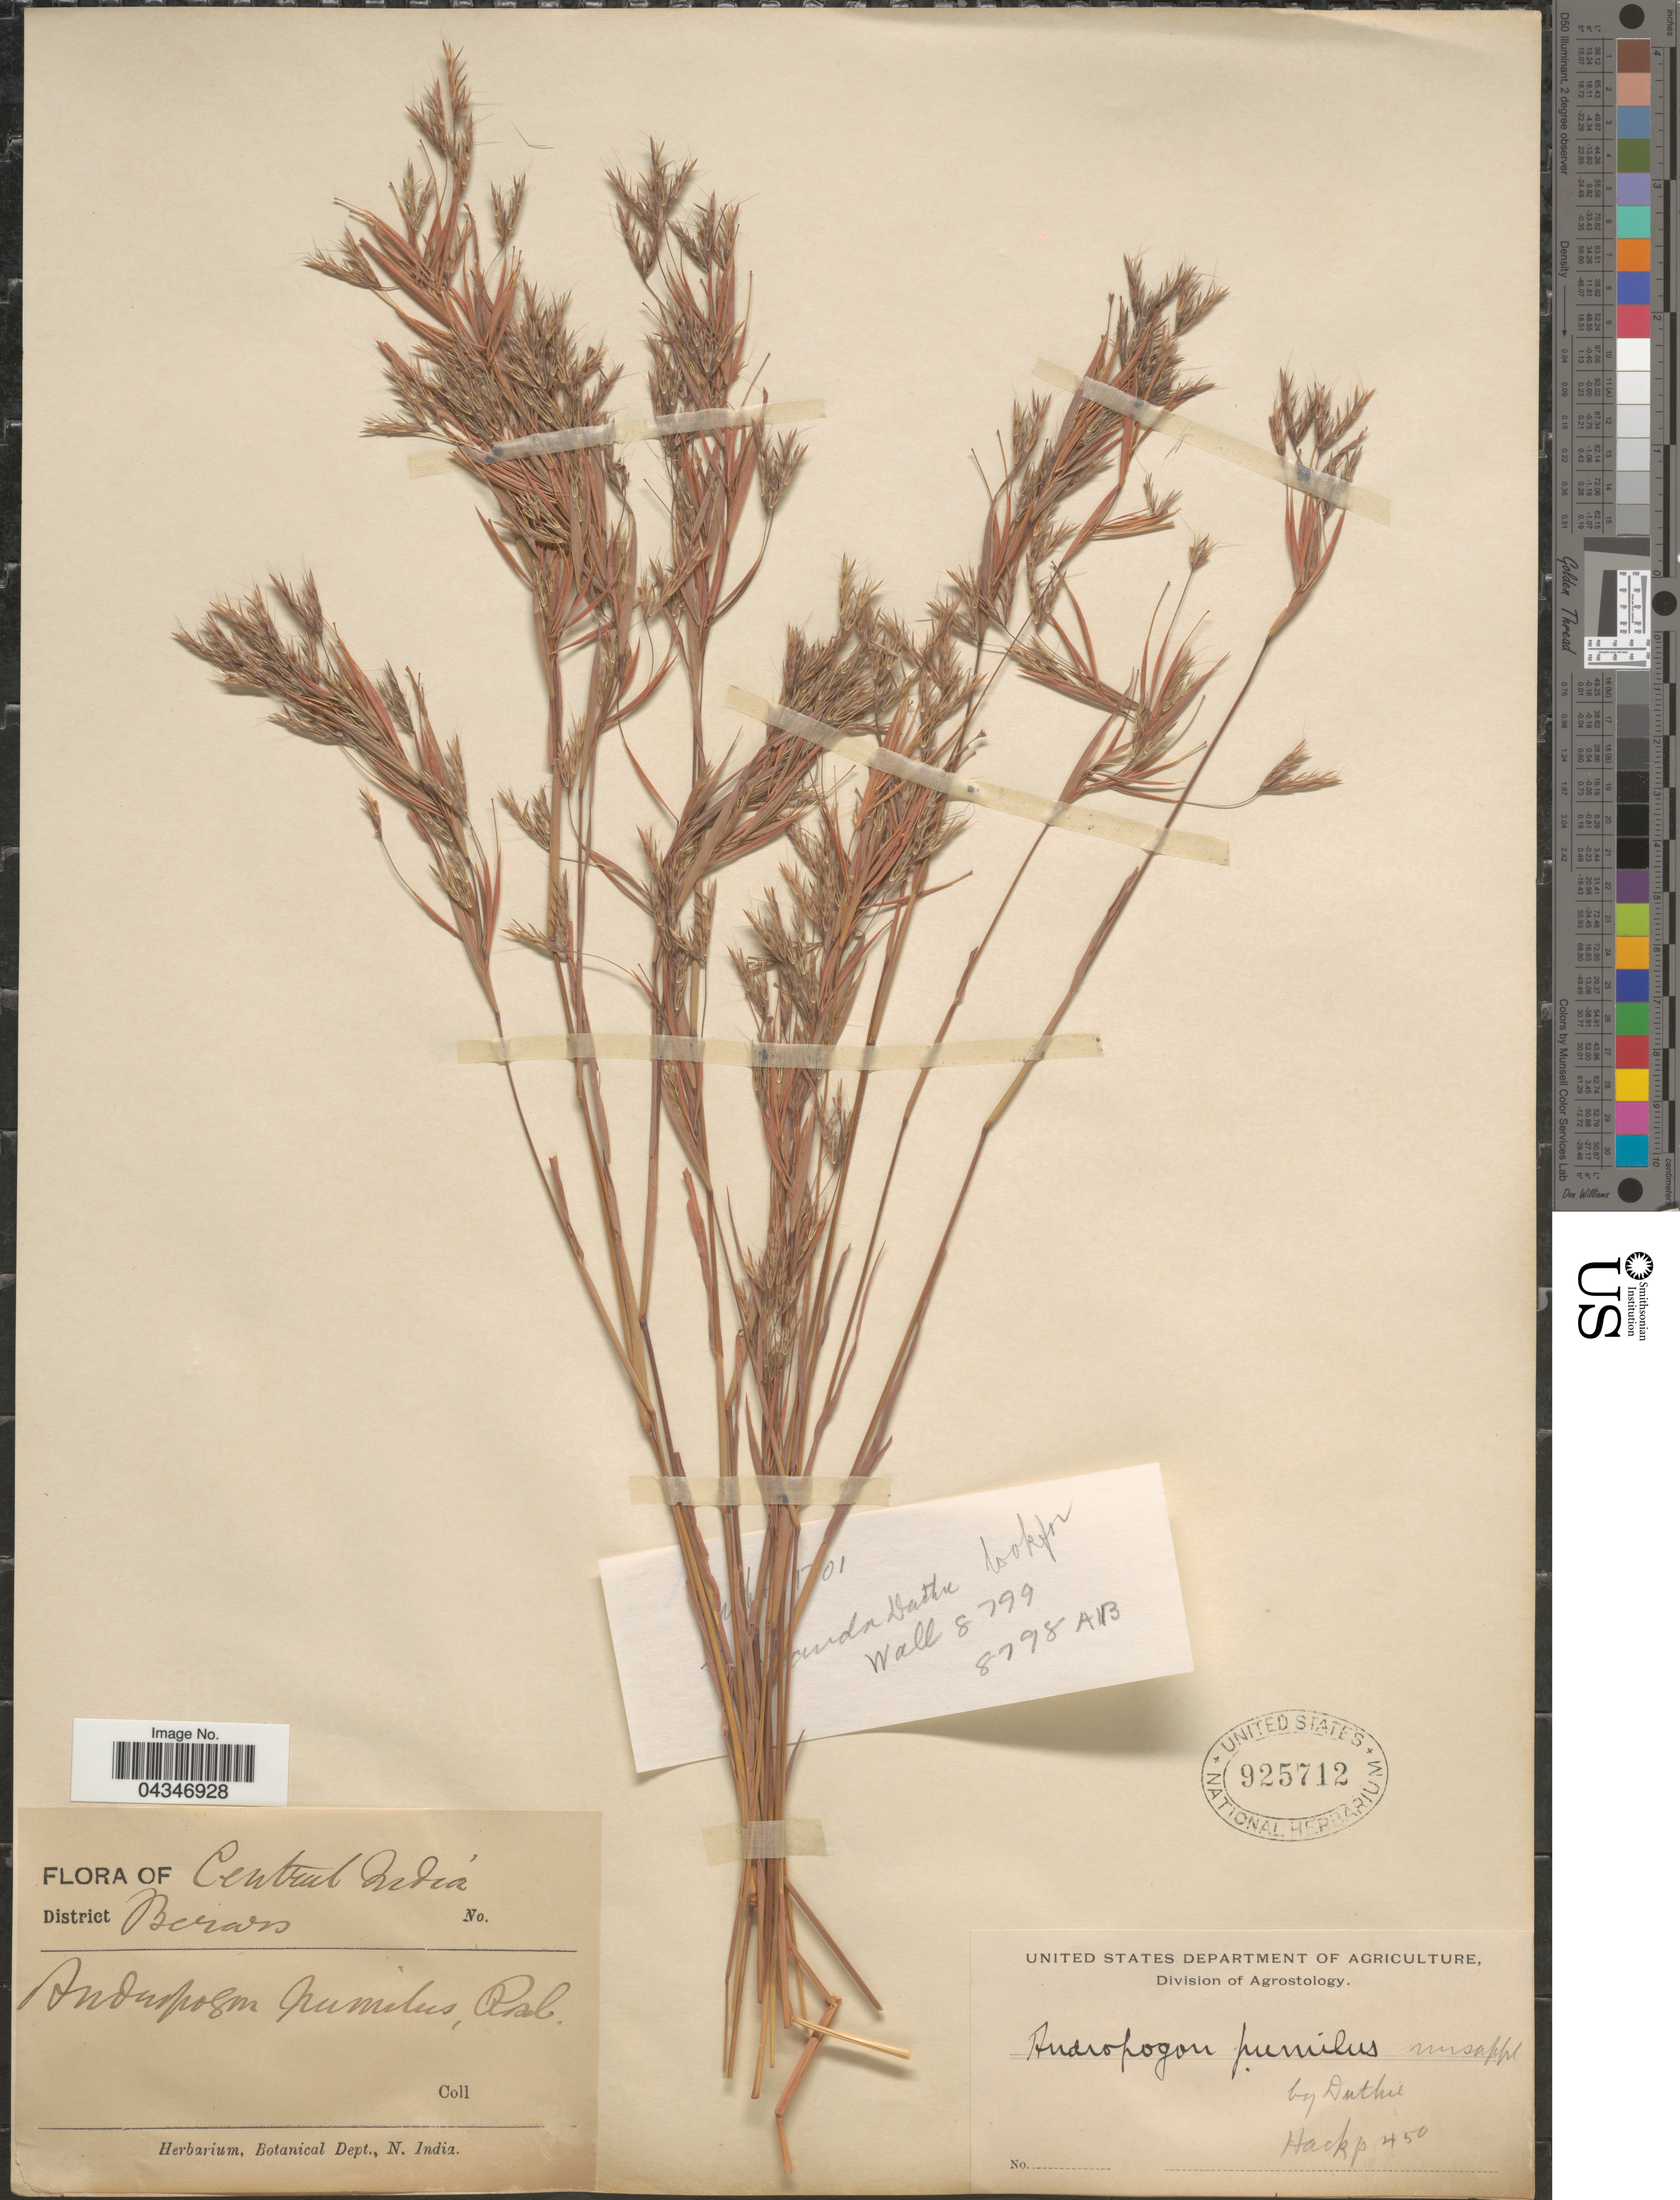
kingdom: Plantae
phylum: Tracheophyta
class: Liliopsida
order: Poales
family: Poaceae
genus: Andropogon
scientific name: Andropogon pumilus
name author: Roxb.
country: India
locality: Central India. District Berars.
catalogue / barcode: US 925712